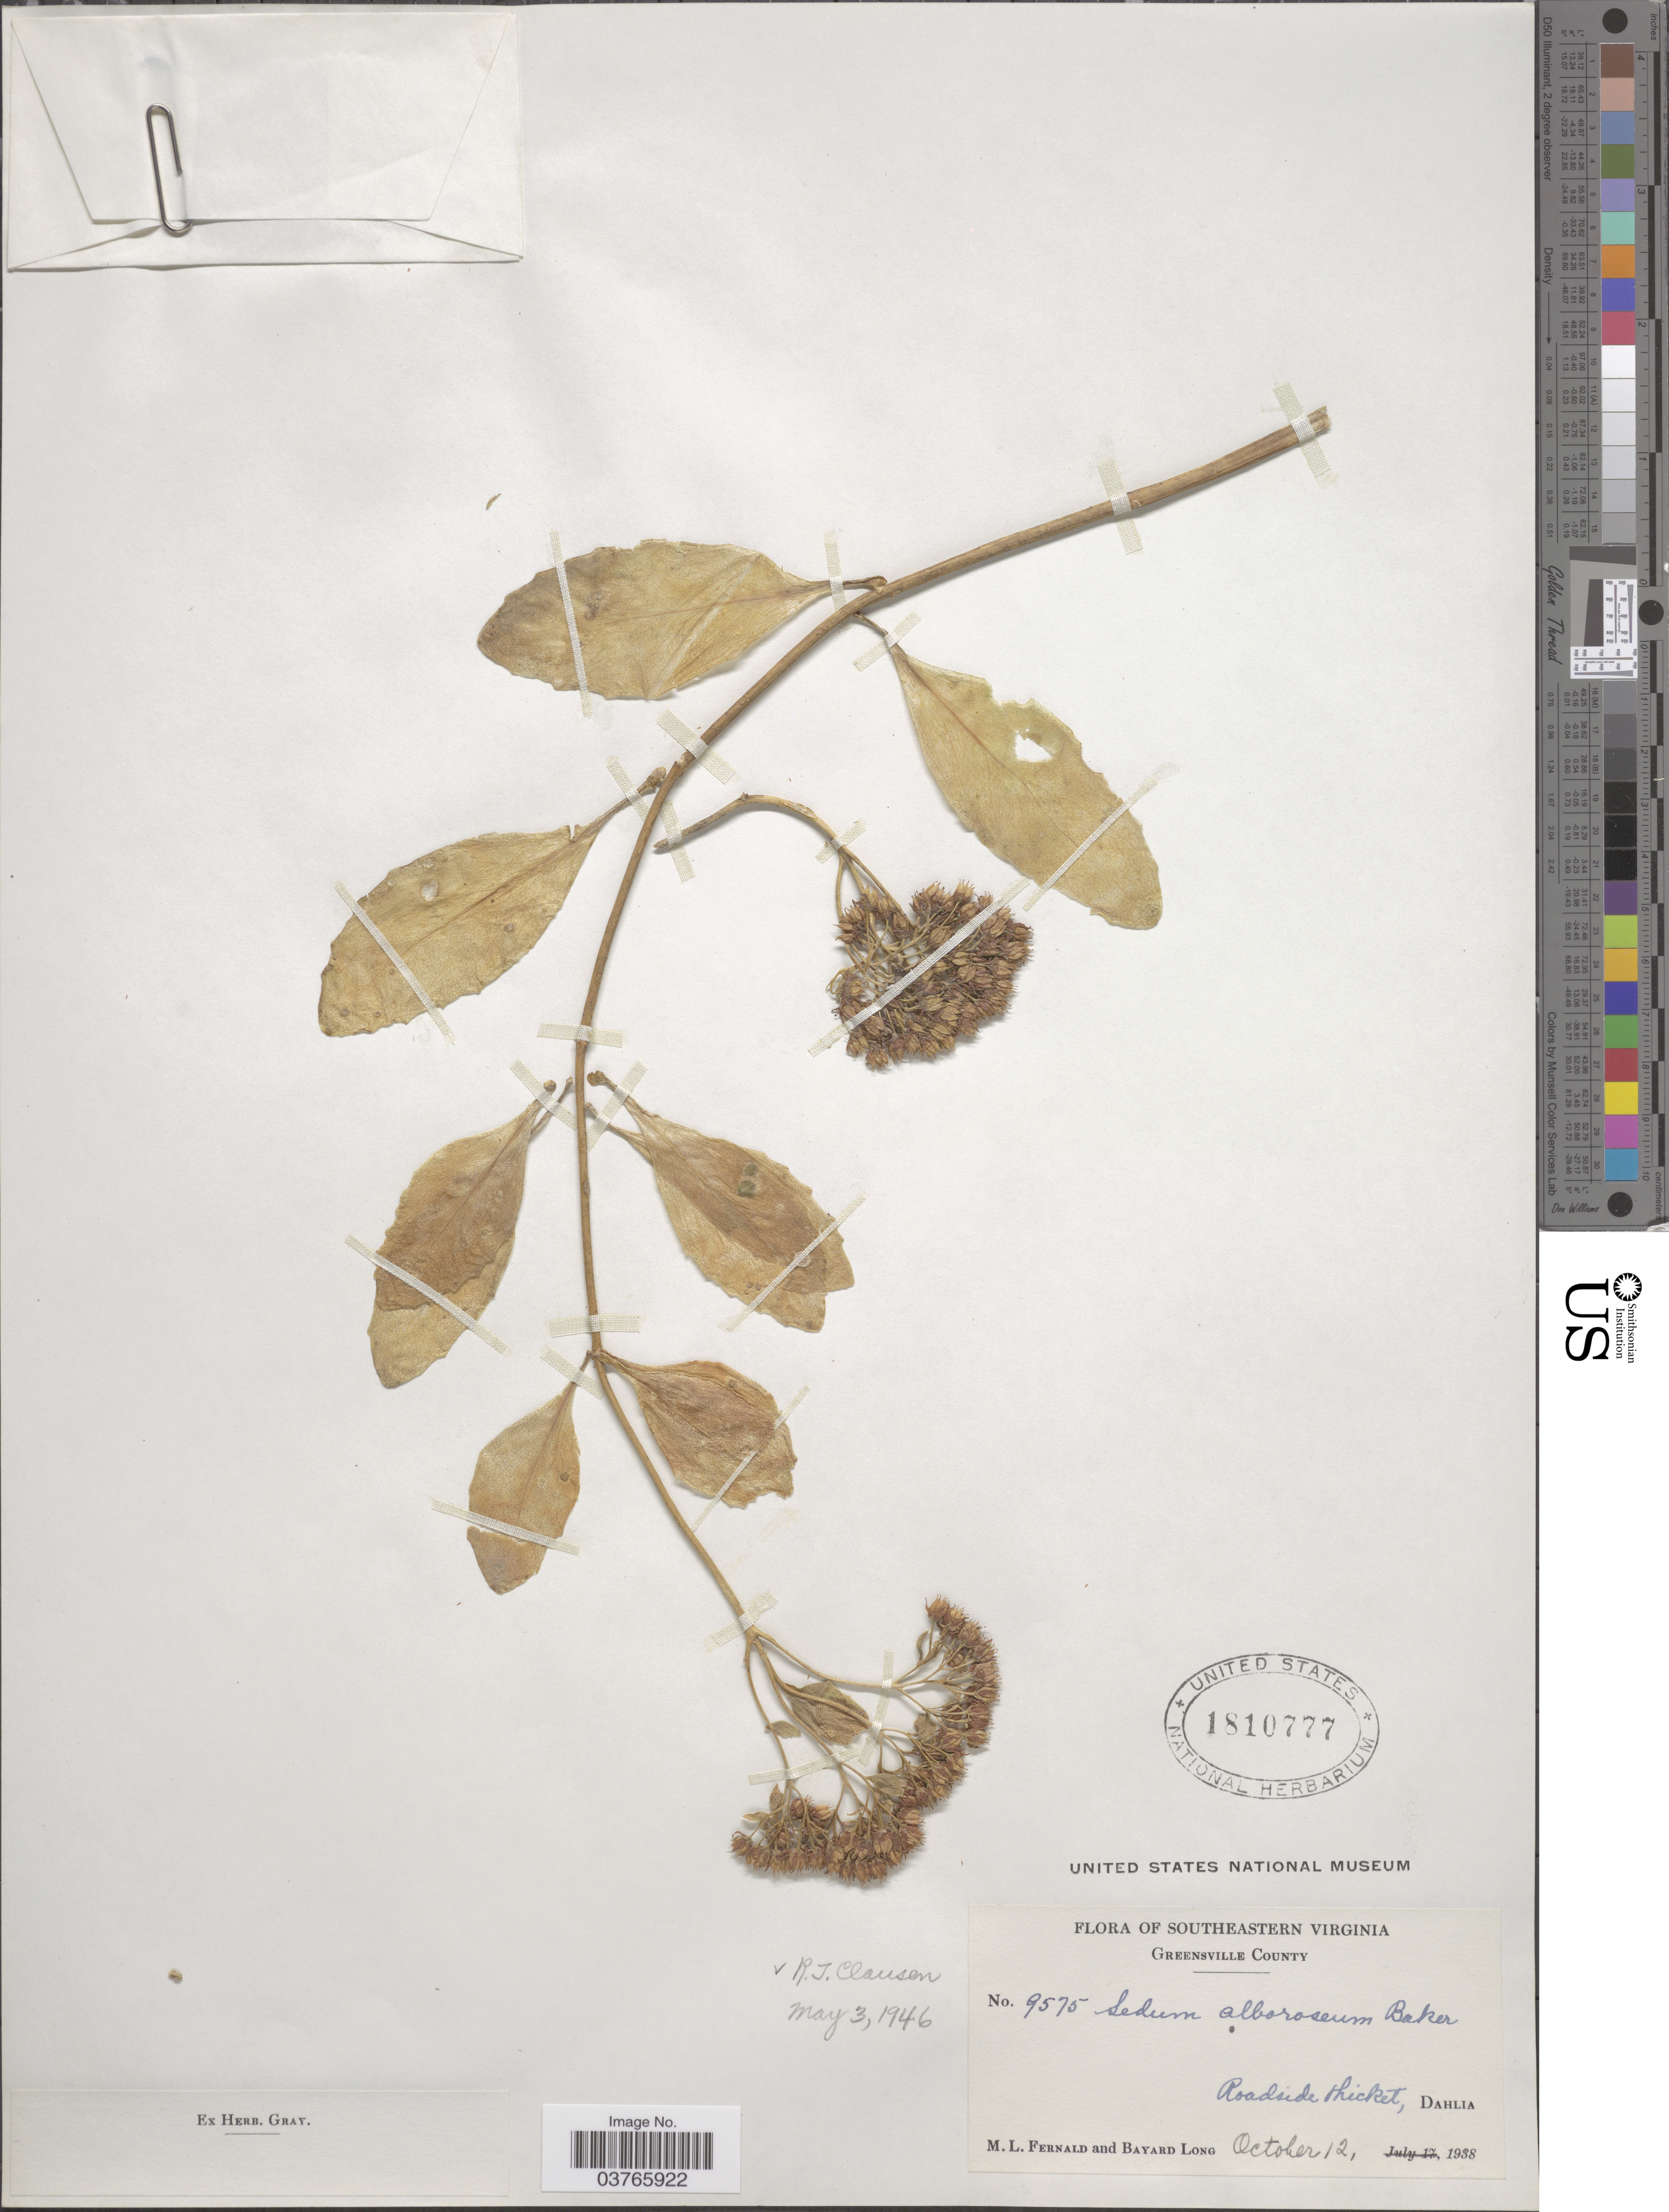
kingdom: Plantae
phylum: Tracheophyta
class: Magnoliopsida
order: Saxifragales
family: Crassulaceae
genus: Hylotelephium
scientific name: Hylotelephium erythrostictum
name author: (Miquel) H. Ohba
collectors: M. L. Fernald & B. Long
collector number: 9575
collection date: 1938-10-12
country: United States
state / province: Virginia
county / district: Greensville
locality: Southeastern Virginia. Greensville County. Roadside Thicket, Dahlia.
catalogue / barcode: US 1810777